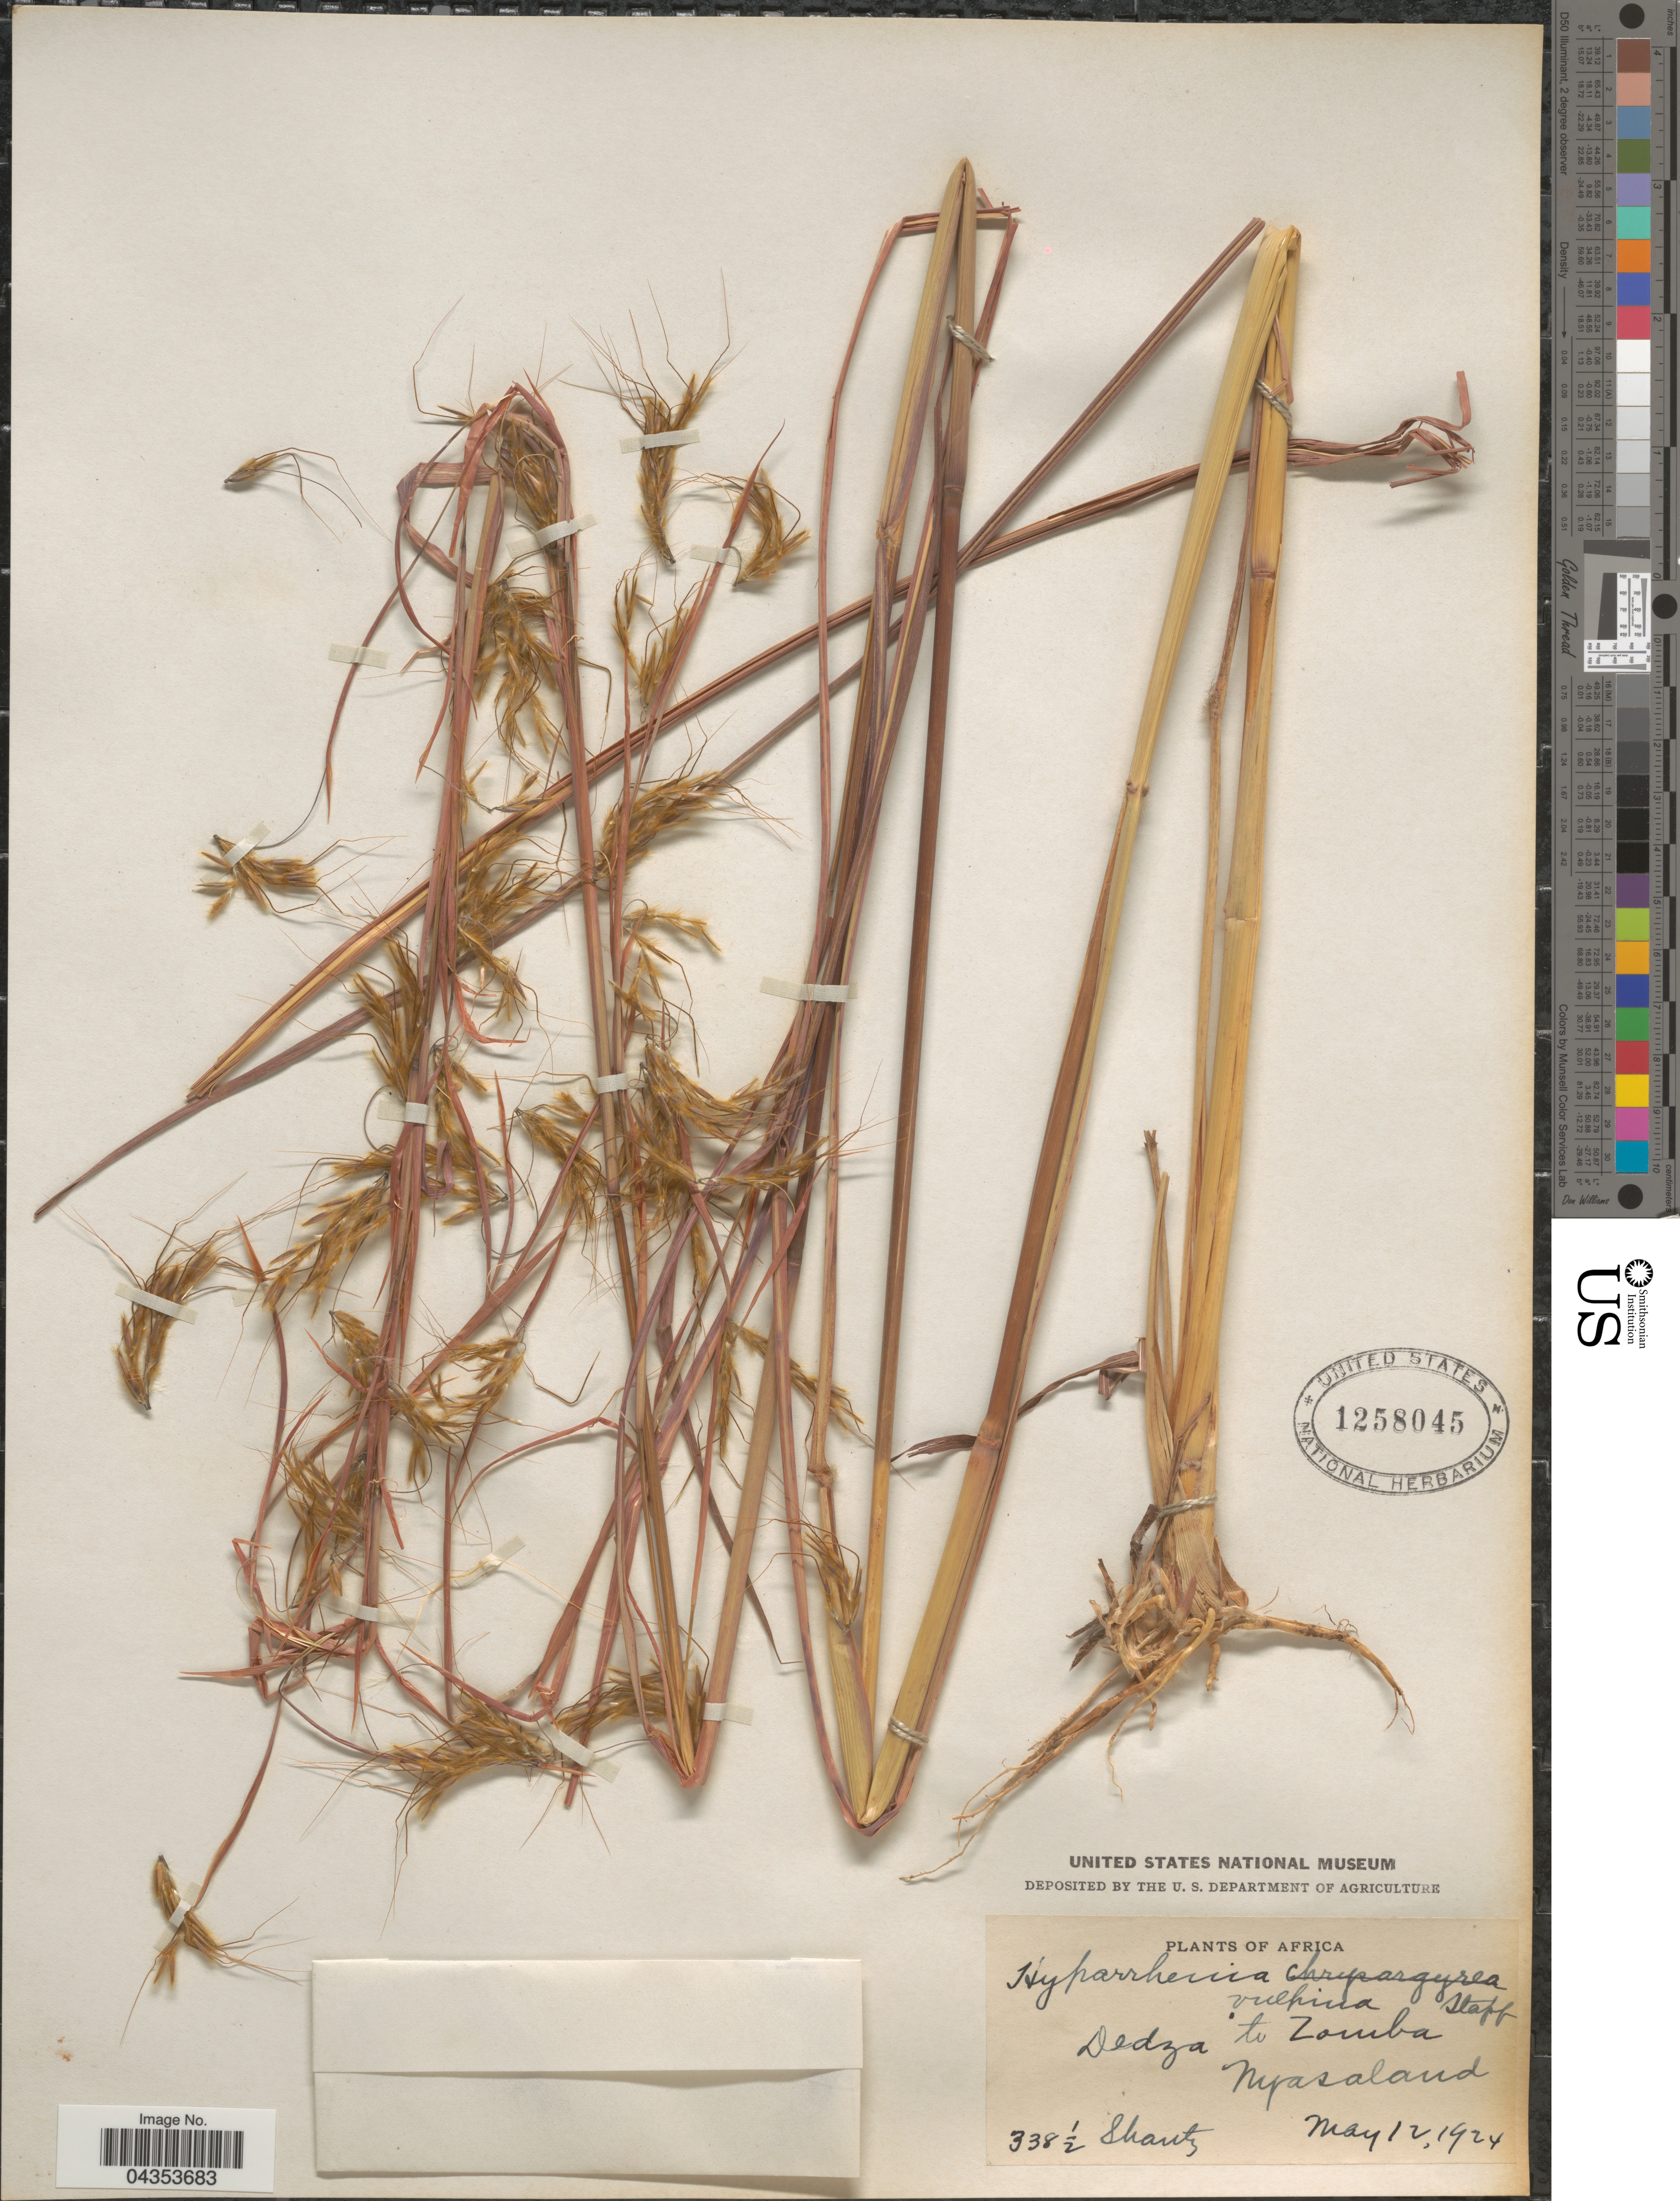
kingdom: Plantae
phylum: Tracheophyta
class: Liliopsida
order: Poales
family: Poaceae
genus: Hyparrhenia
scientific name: Hyparrhenia nyassae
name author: (Rendle) Stapf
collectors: H. Shantz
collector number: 338½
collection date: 1924-05-12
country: Malawi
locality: Dedza to Zomba. Nyasaland.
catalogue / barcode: US 1258045